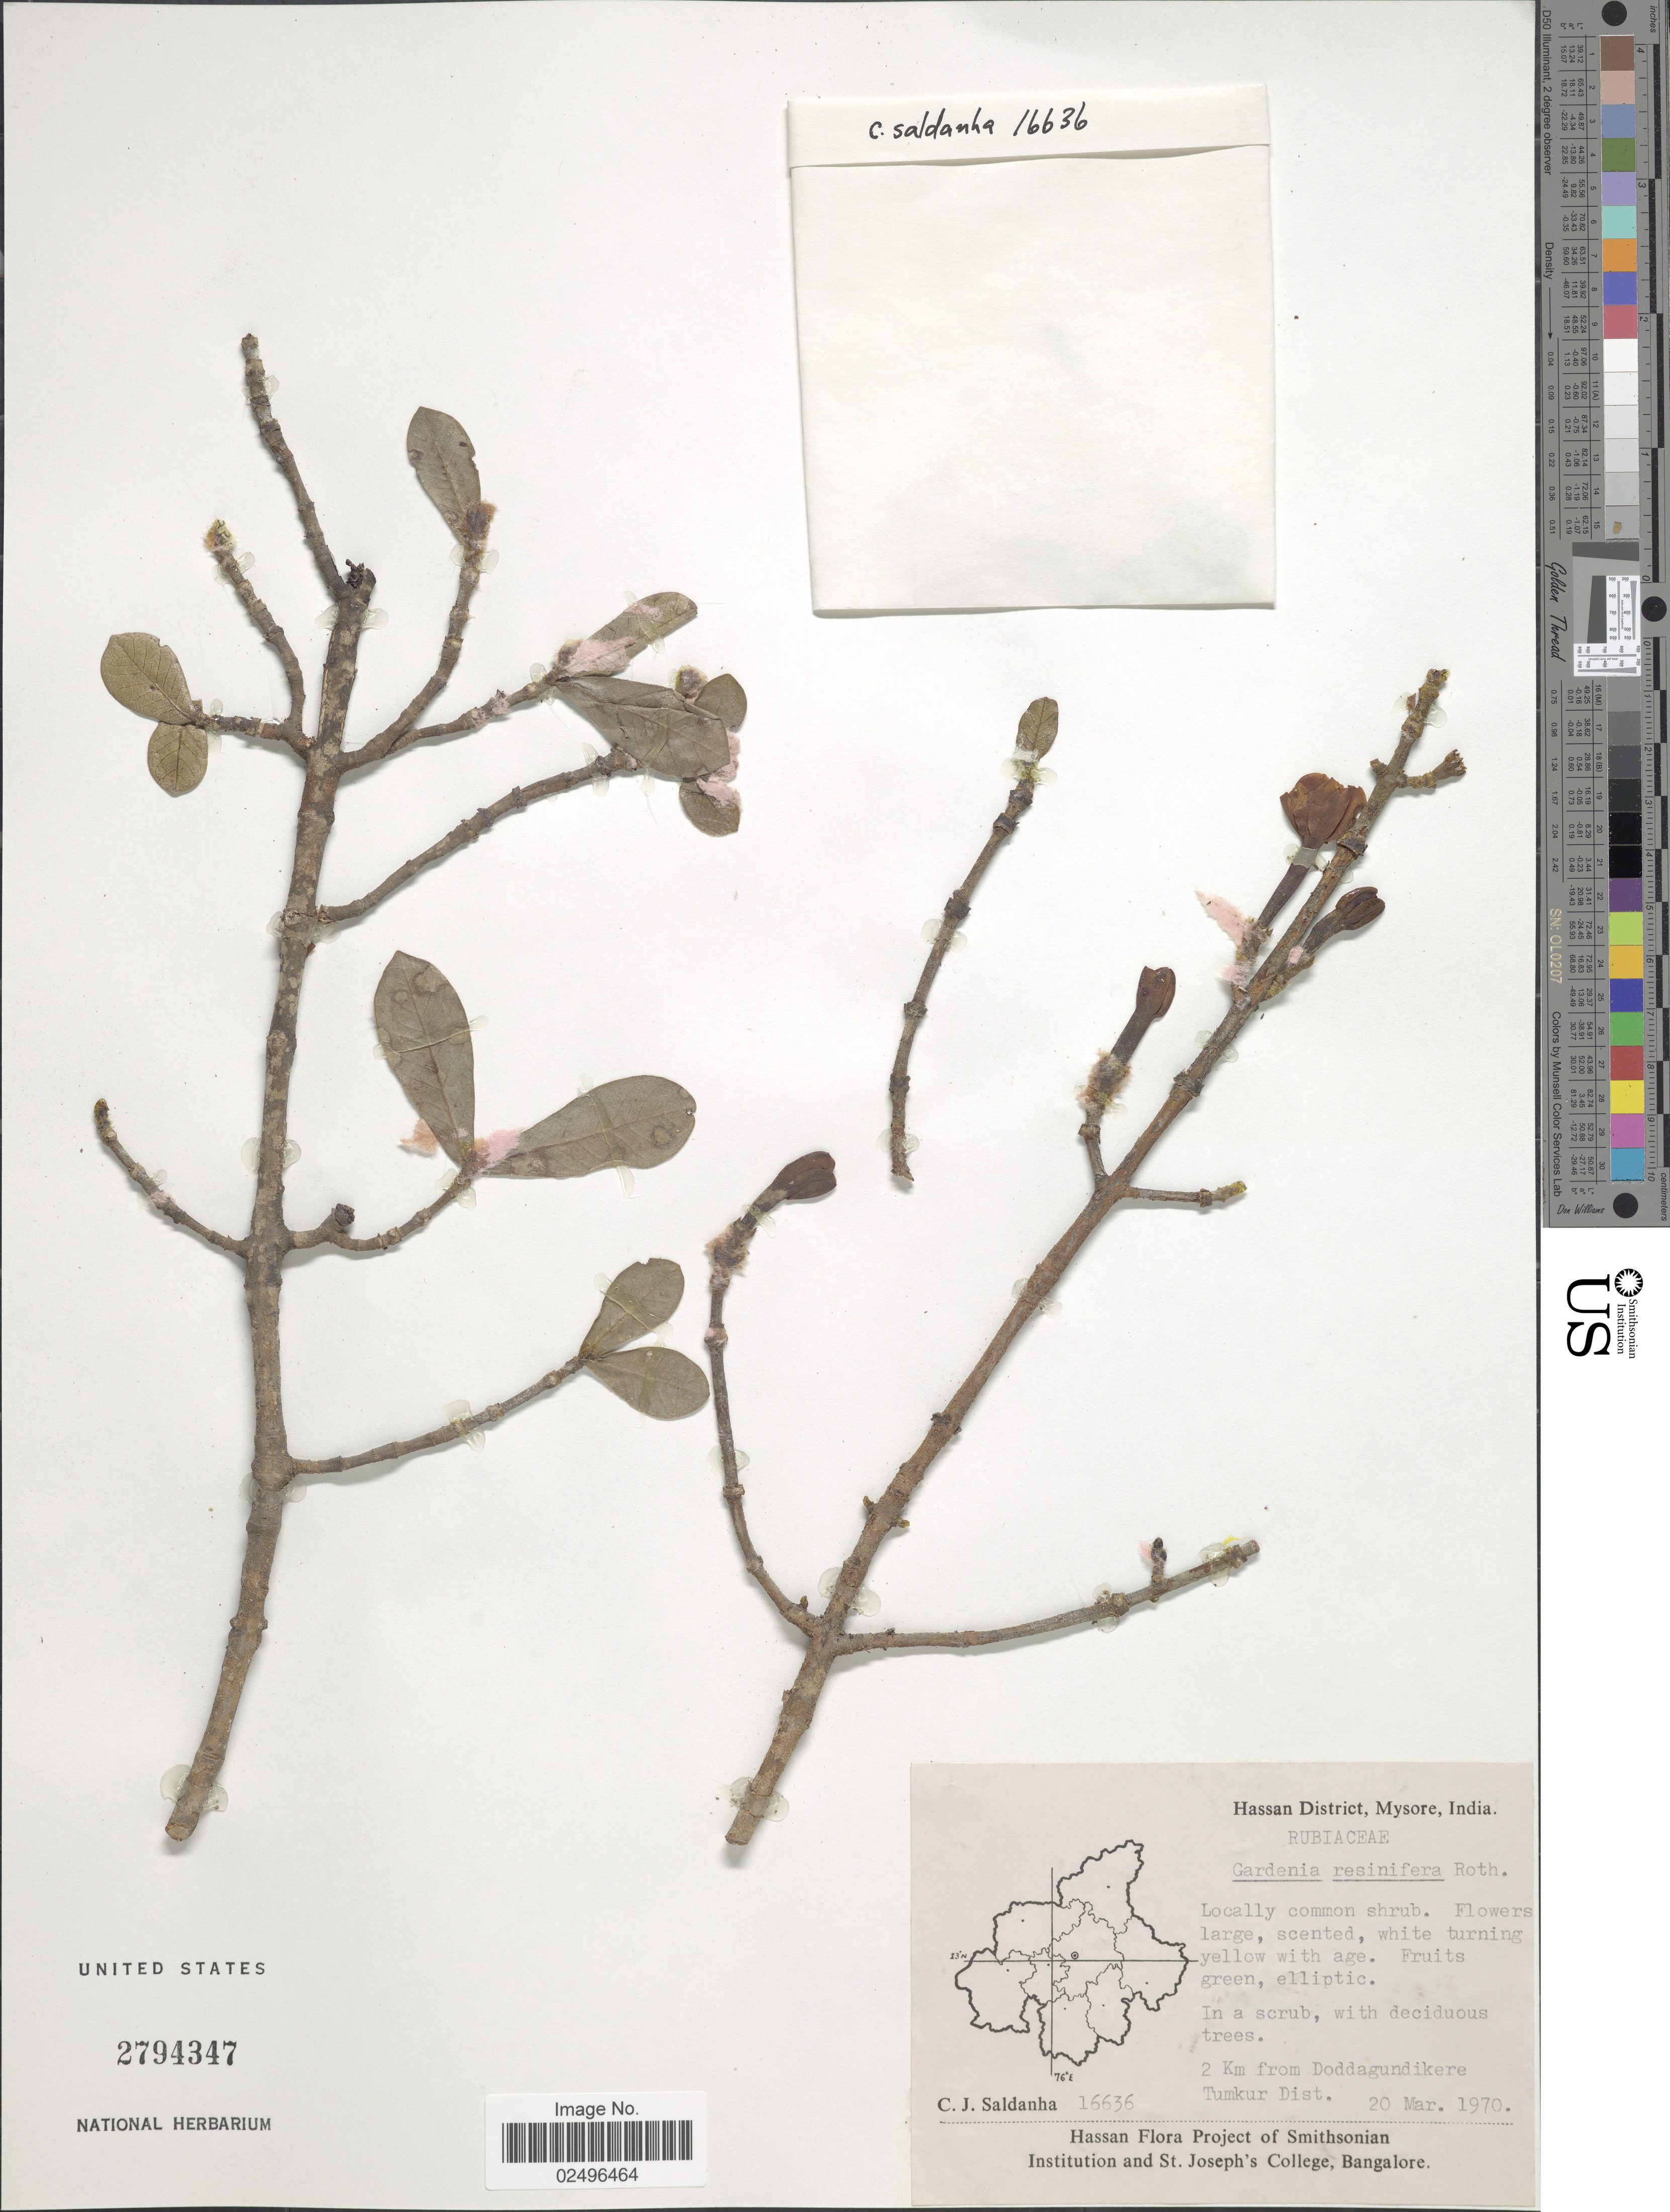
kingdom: Plantae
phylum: Tracheophyta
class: Magnoliopsida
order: Gentianales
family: Rubiaceae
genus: Gardenia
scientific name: Gardenia resinifera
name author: Roth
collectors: C. J. Saldanha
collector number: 16636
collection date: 1970-03-20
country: India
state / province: Karnataka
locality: Hassan District, Mysore, India, 2 km from Doddagundikere, Tumkur Dist.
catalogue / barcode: US 2794347